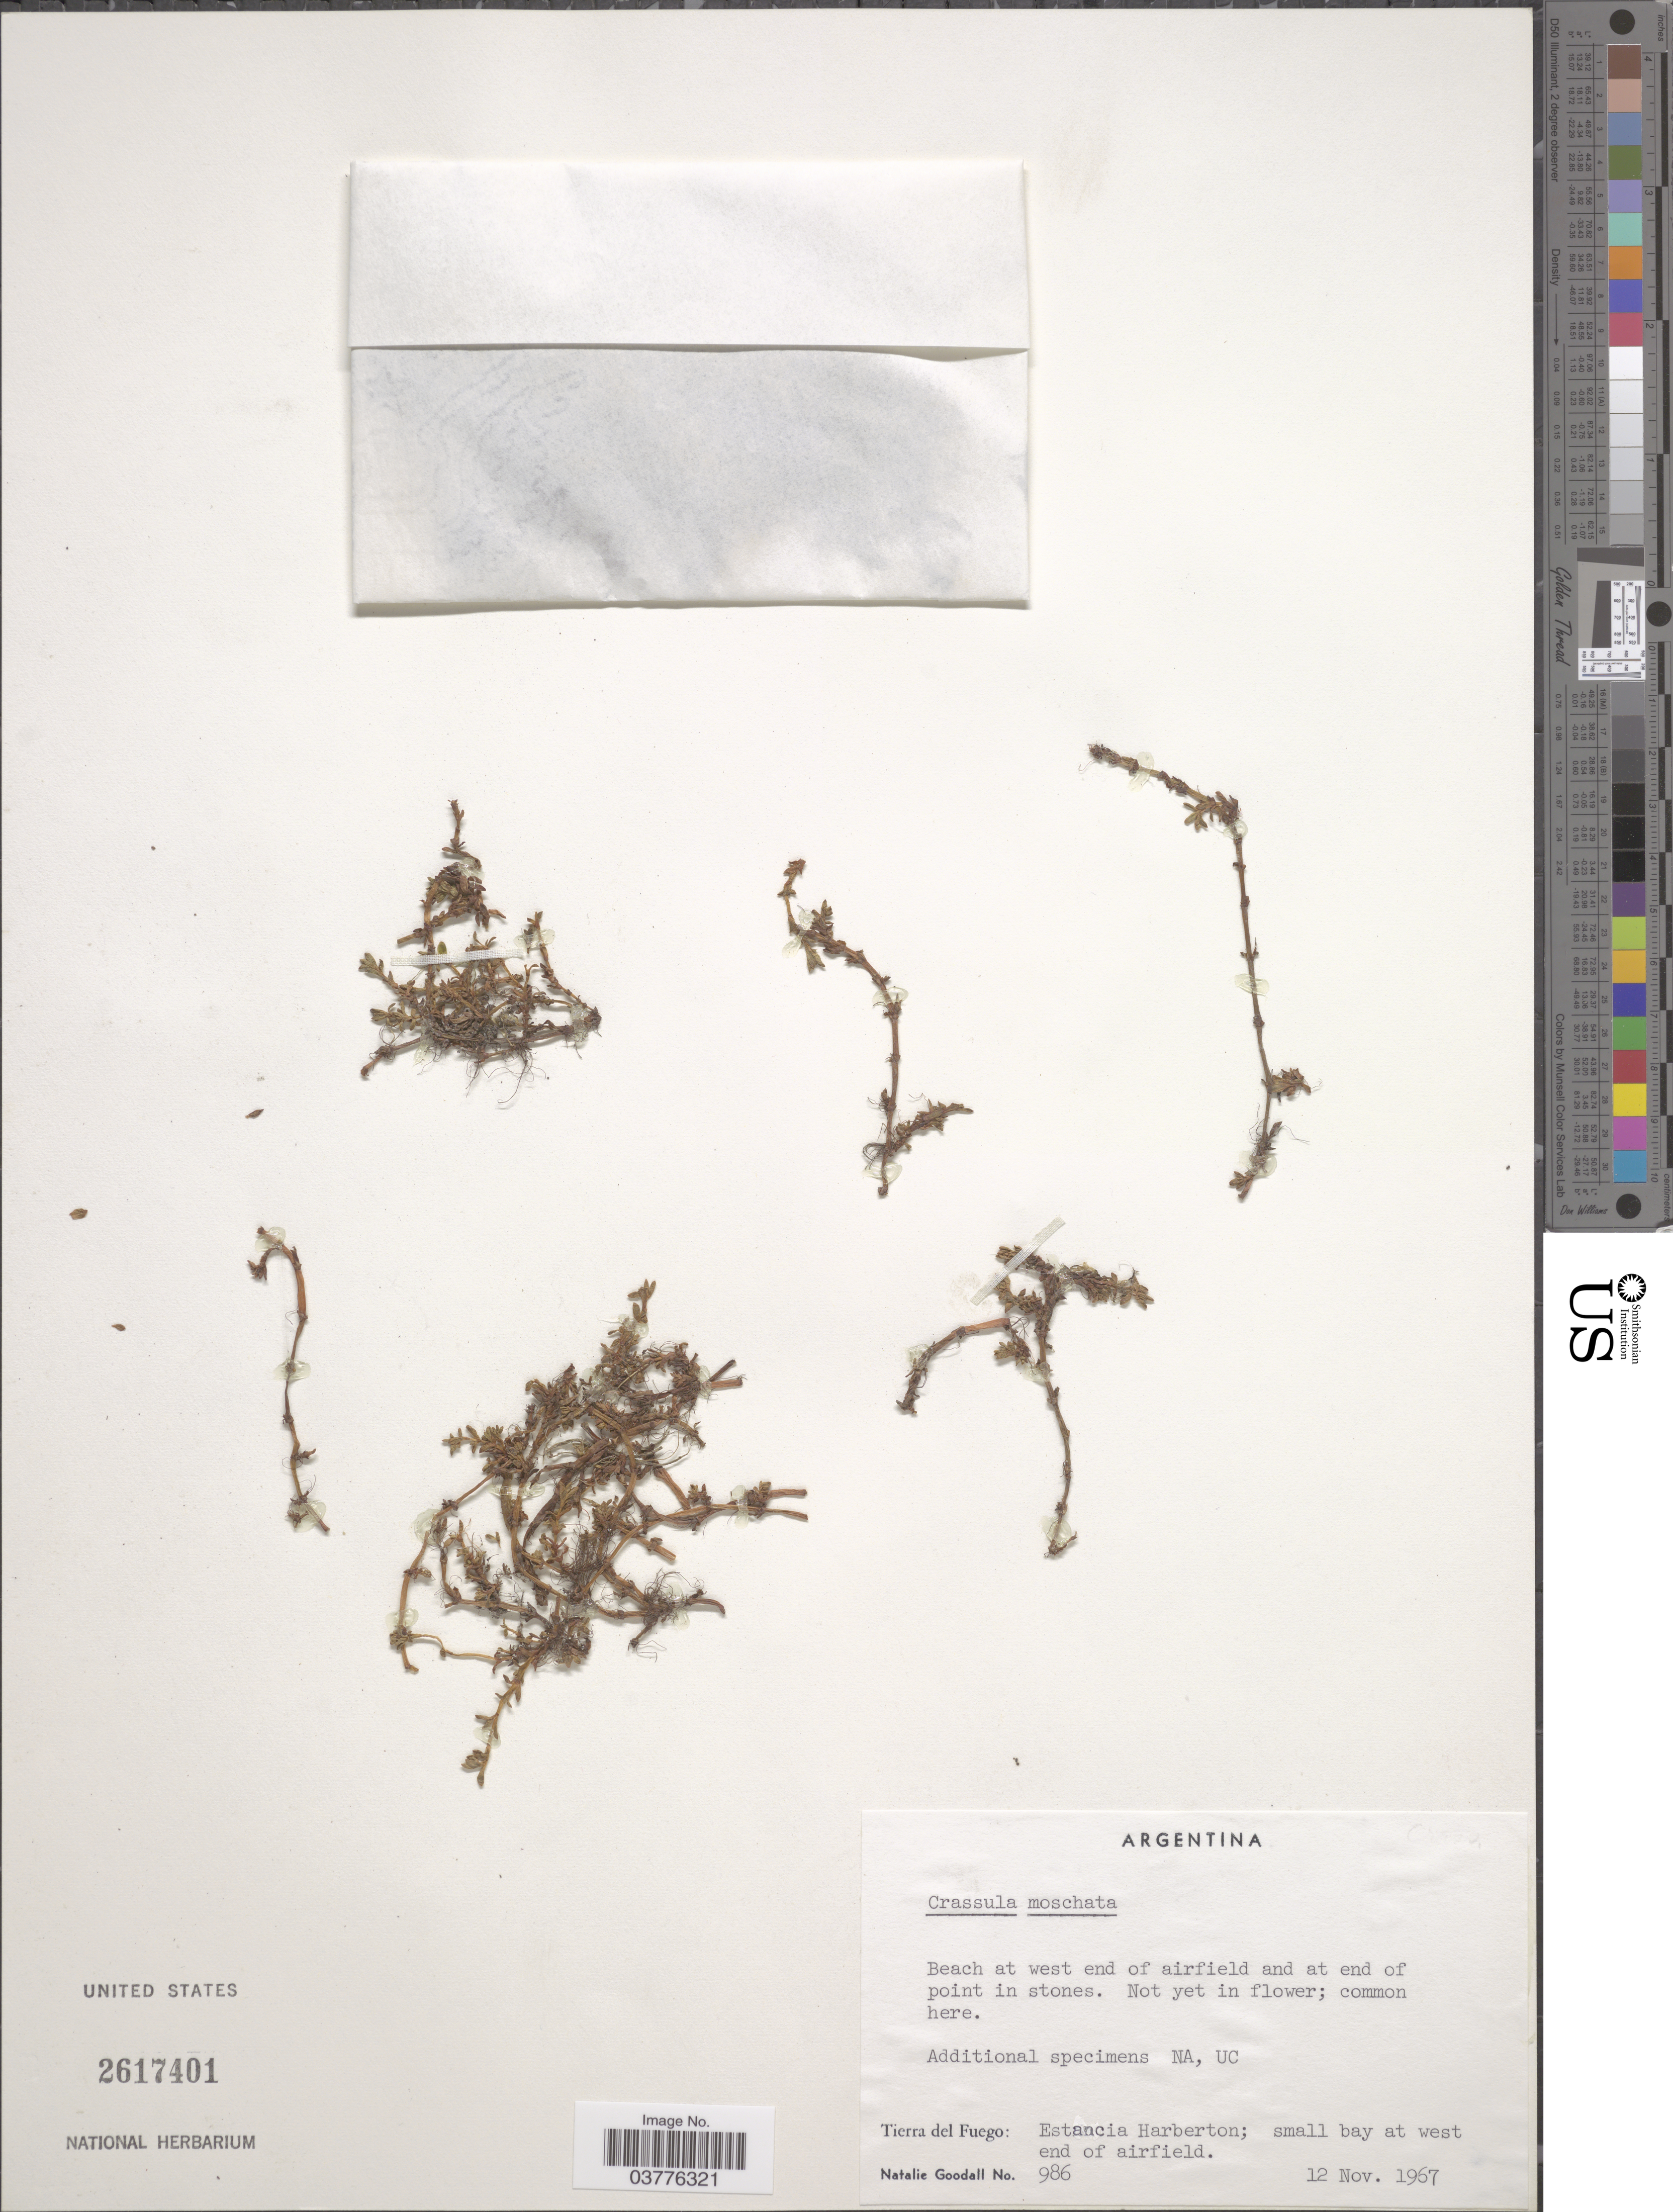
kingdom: Plantae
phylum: Tracheophyta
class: Magnoliopsida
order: Saxifragales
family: Crassulaceae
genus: Crassula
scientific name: Crassula moschata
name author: G. Forst.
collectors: N. Goodall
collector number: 986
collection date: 1967-11-12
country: Argentina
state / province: Tierra del Fuego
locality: Beach at west end of airfield and at end of point in stones. Estancia Harberton; end of airfield.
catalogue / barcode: US 2617401